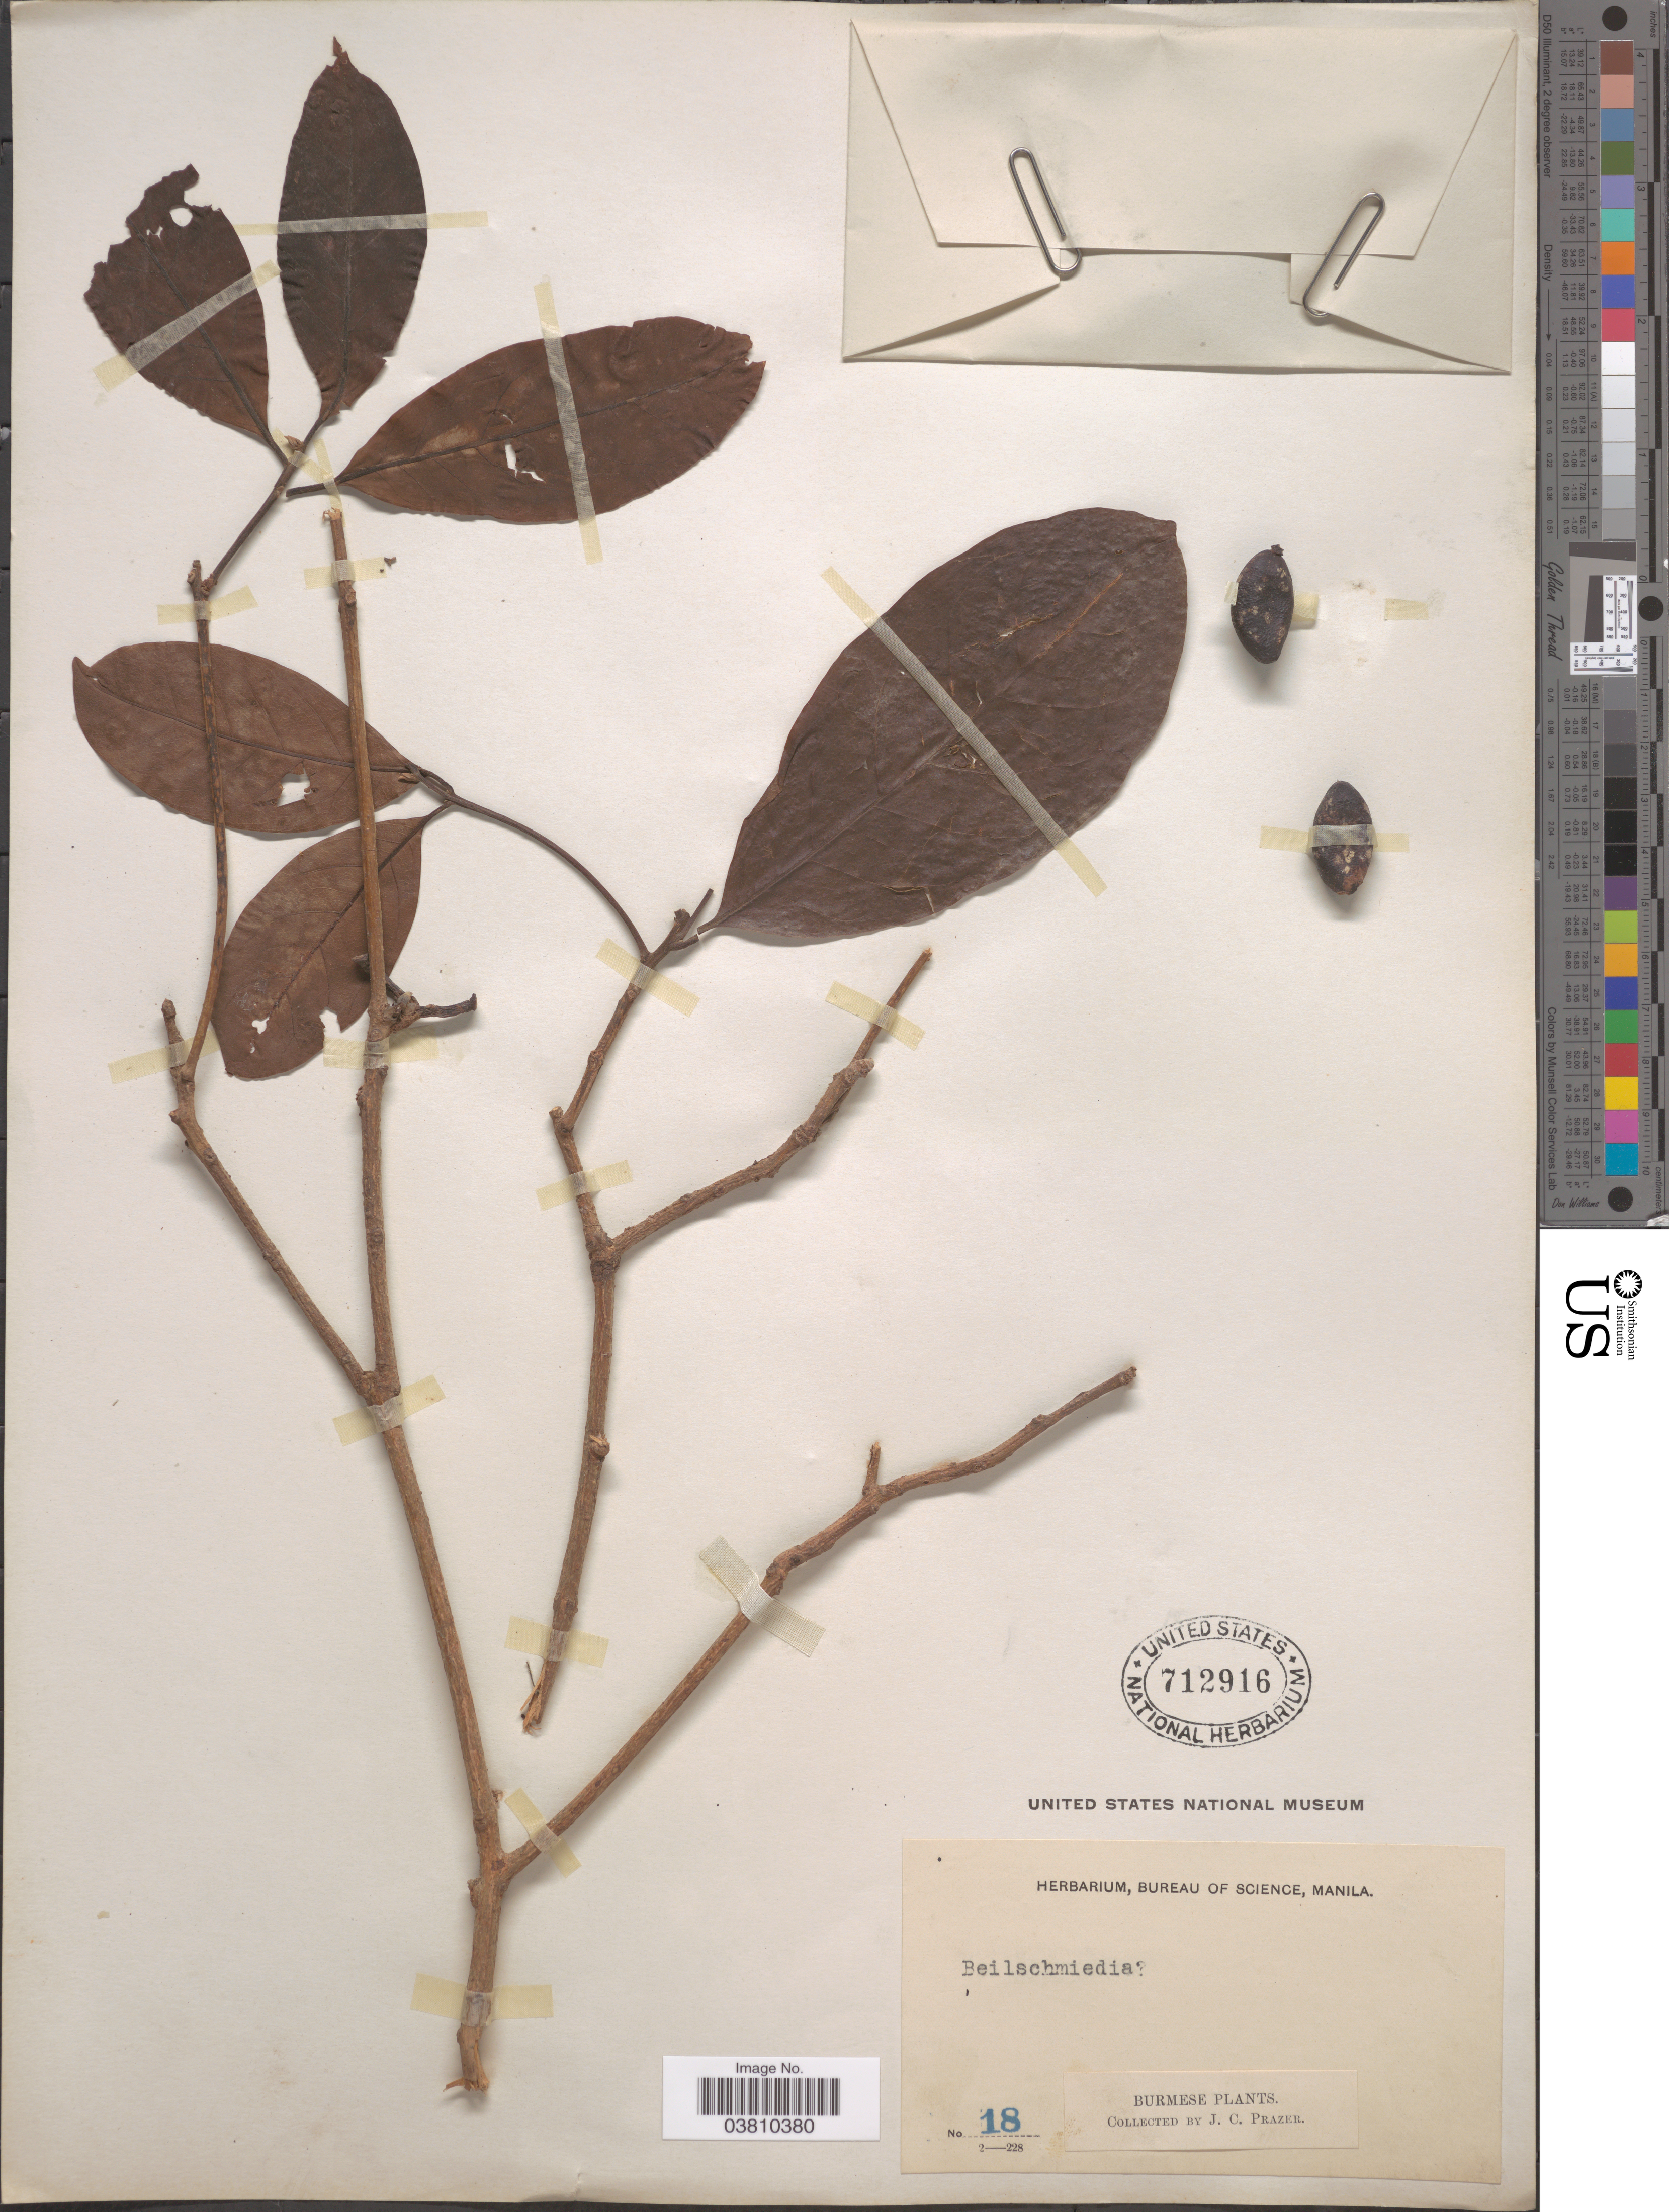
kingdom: Plantae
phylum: Tracheophyta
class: Magnoliopsida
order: Laurales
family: Lauraceae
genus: Beilschmiedia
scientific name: Beilschmiedia sp.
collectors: J. Prazer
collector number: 18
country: Myanmar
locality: Burmese.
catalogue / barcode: US 712916